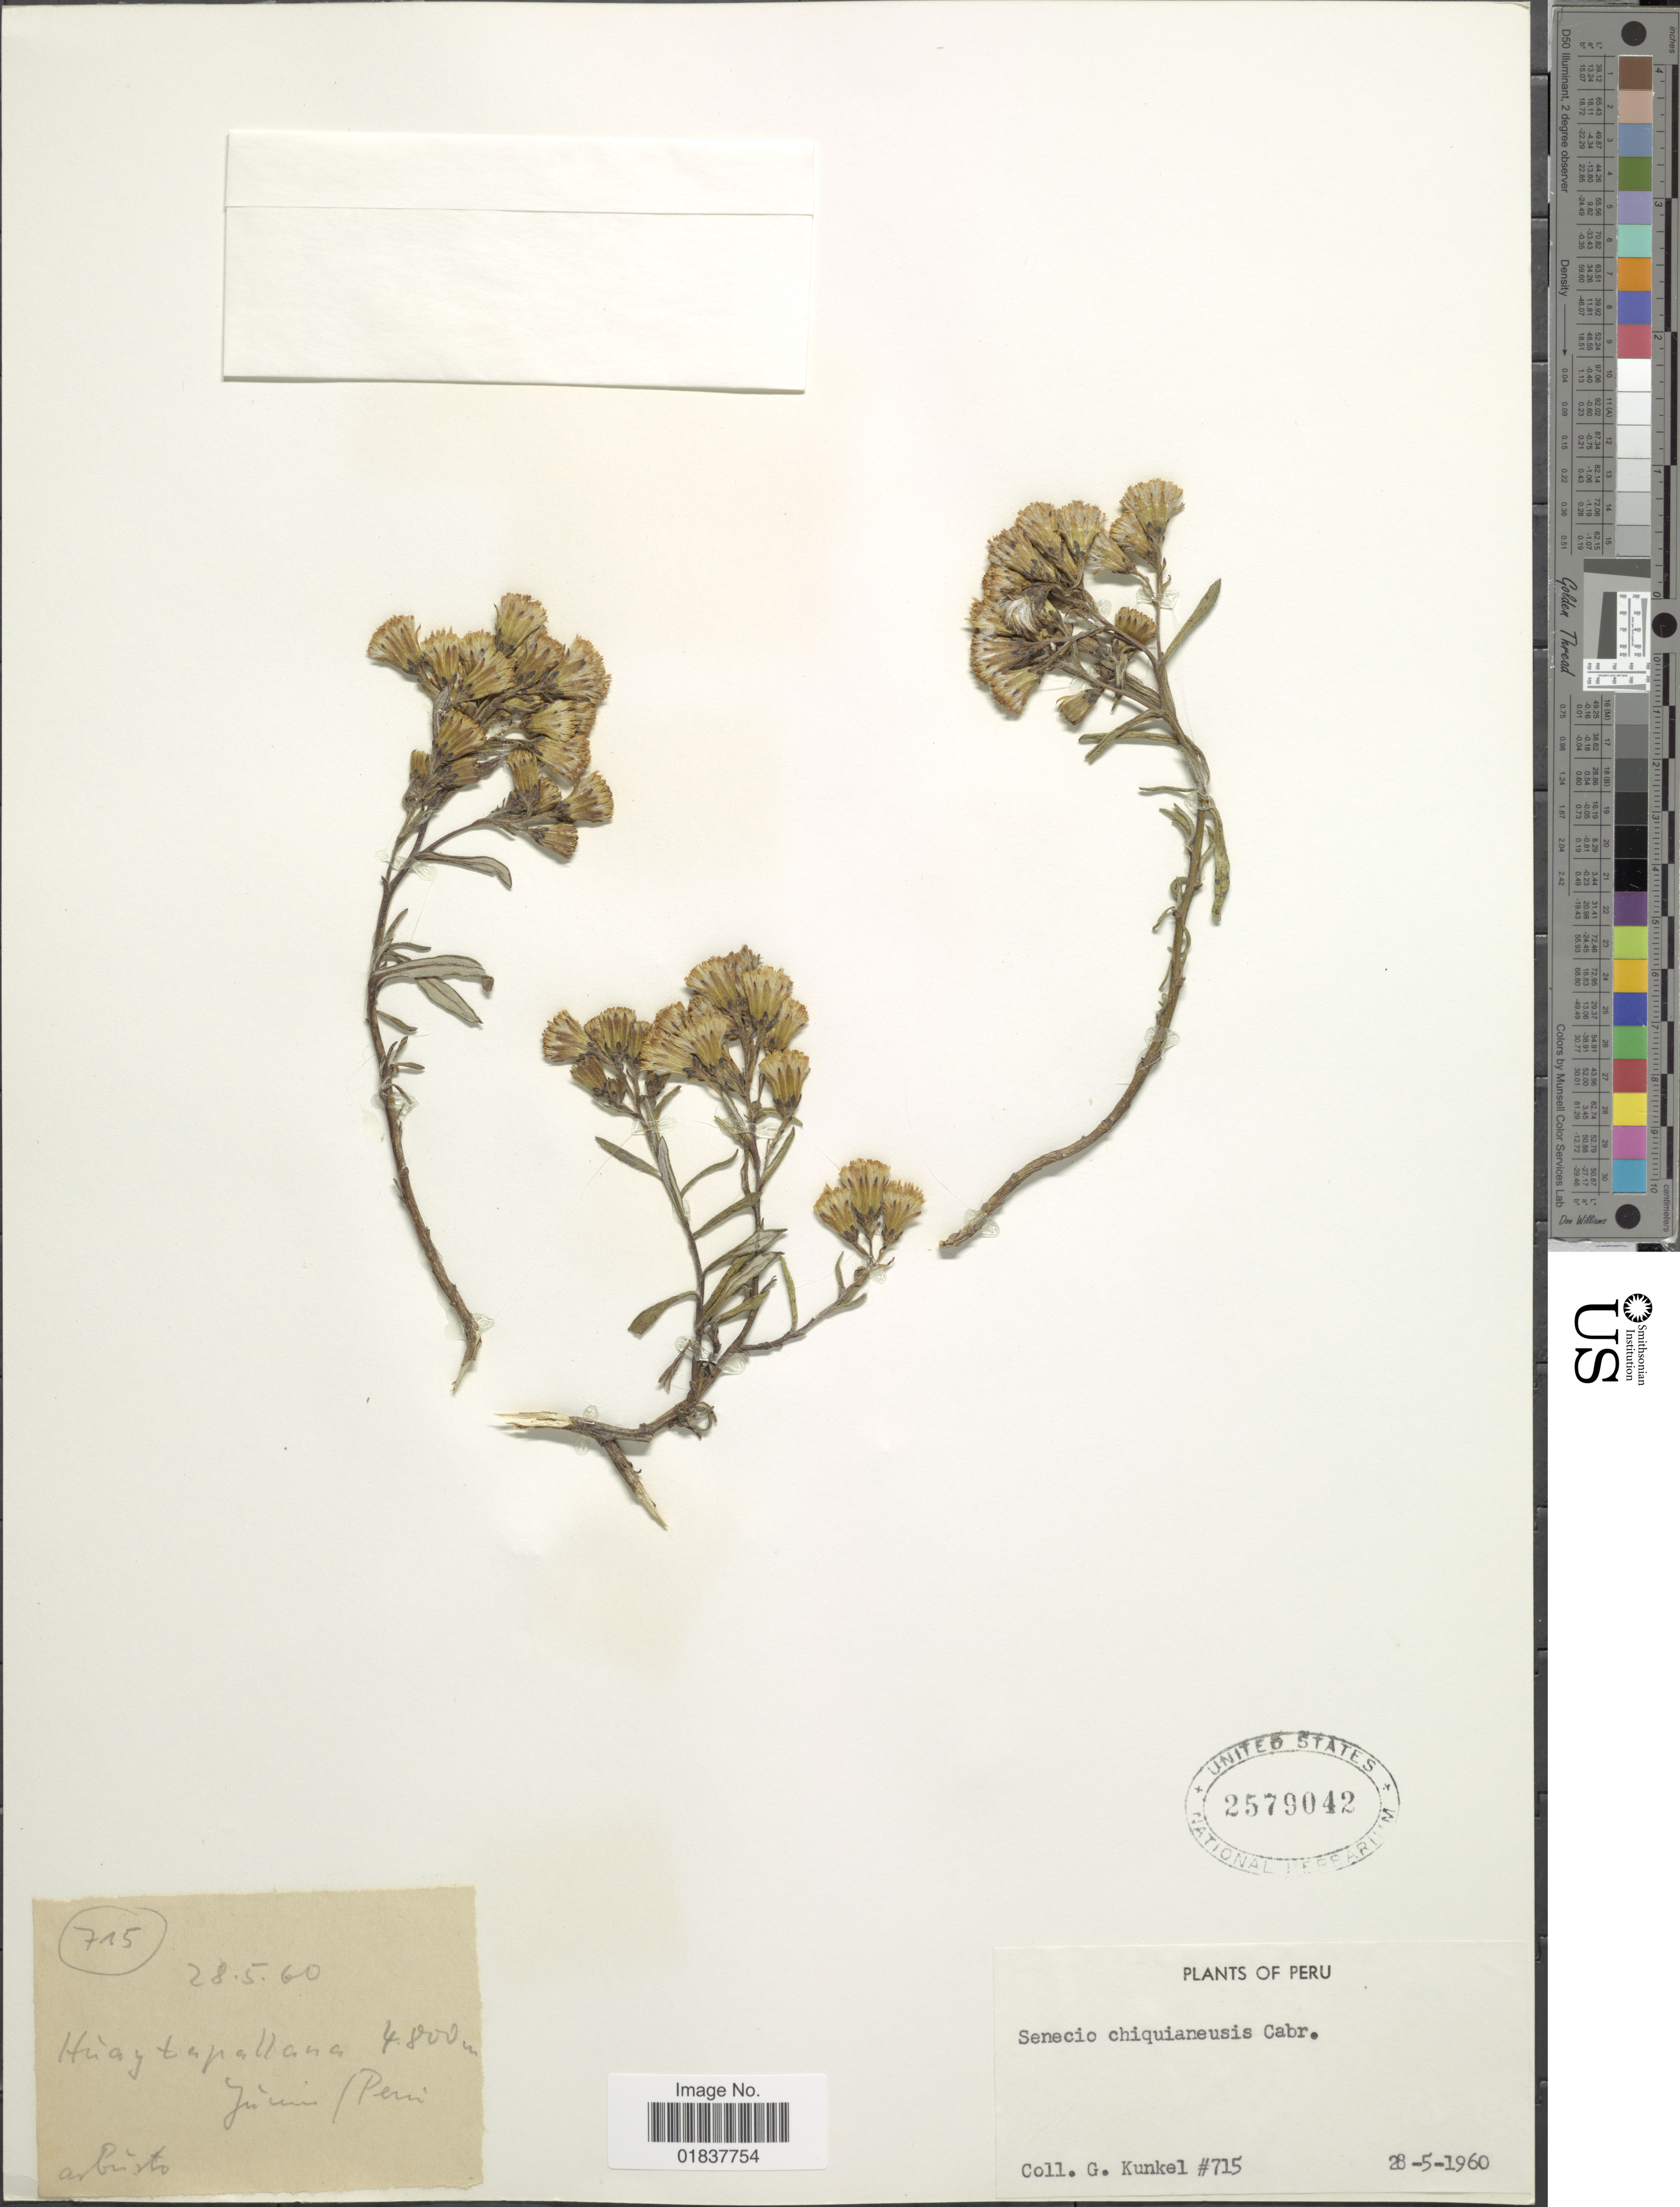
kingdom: Plantae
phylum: Tracheophyta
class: Magnoliopsida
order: Asterales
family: Asteraceae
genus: Senecio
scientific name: Senecio flaccidifolius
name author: Wedd.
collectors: G. Kunkel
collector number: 715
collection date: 1960-05-28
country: Peru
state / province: Junín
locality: Huaytapallana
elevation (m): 4800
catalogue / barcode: US 2579042